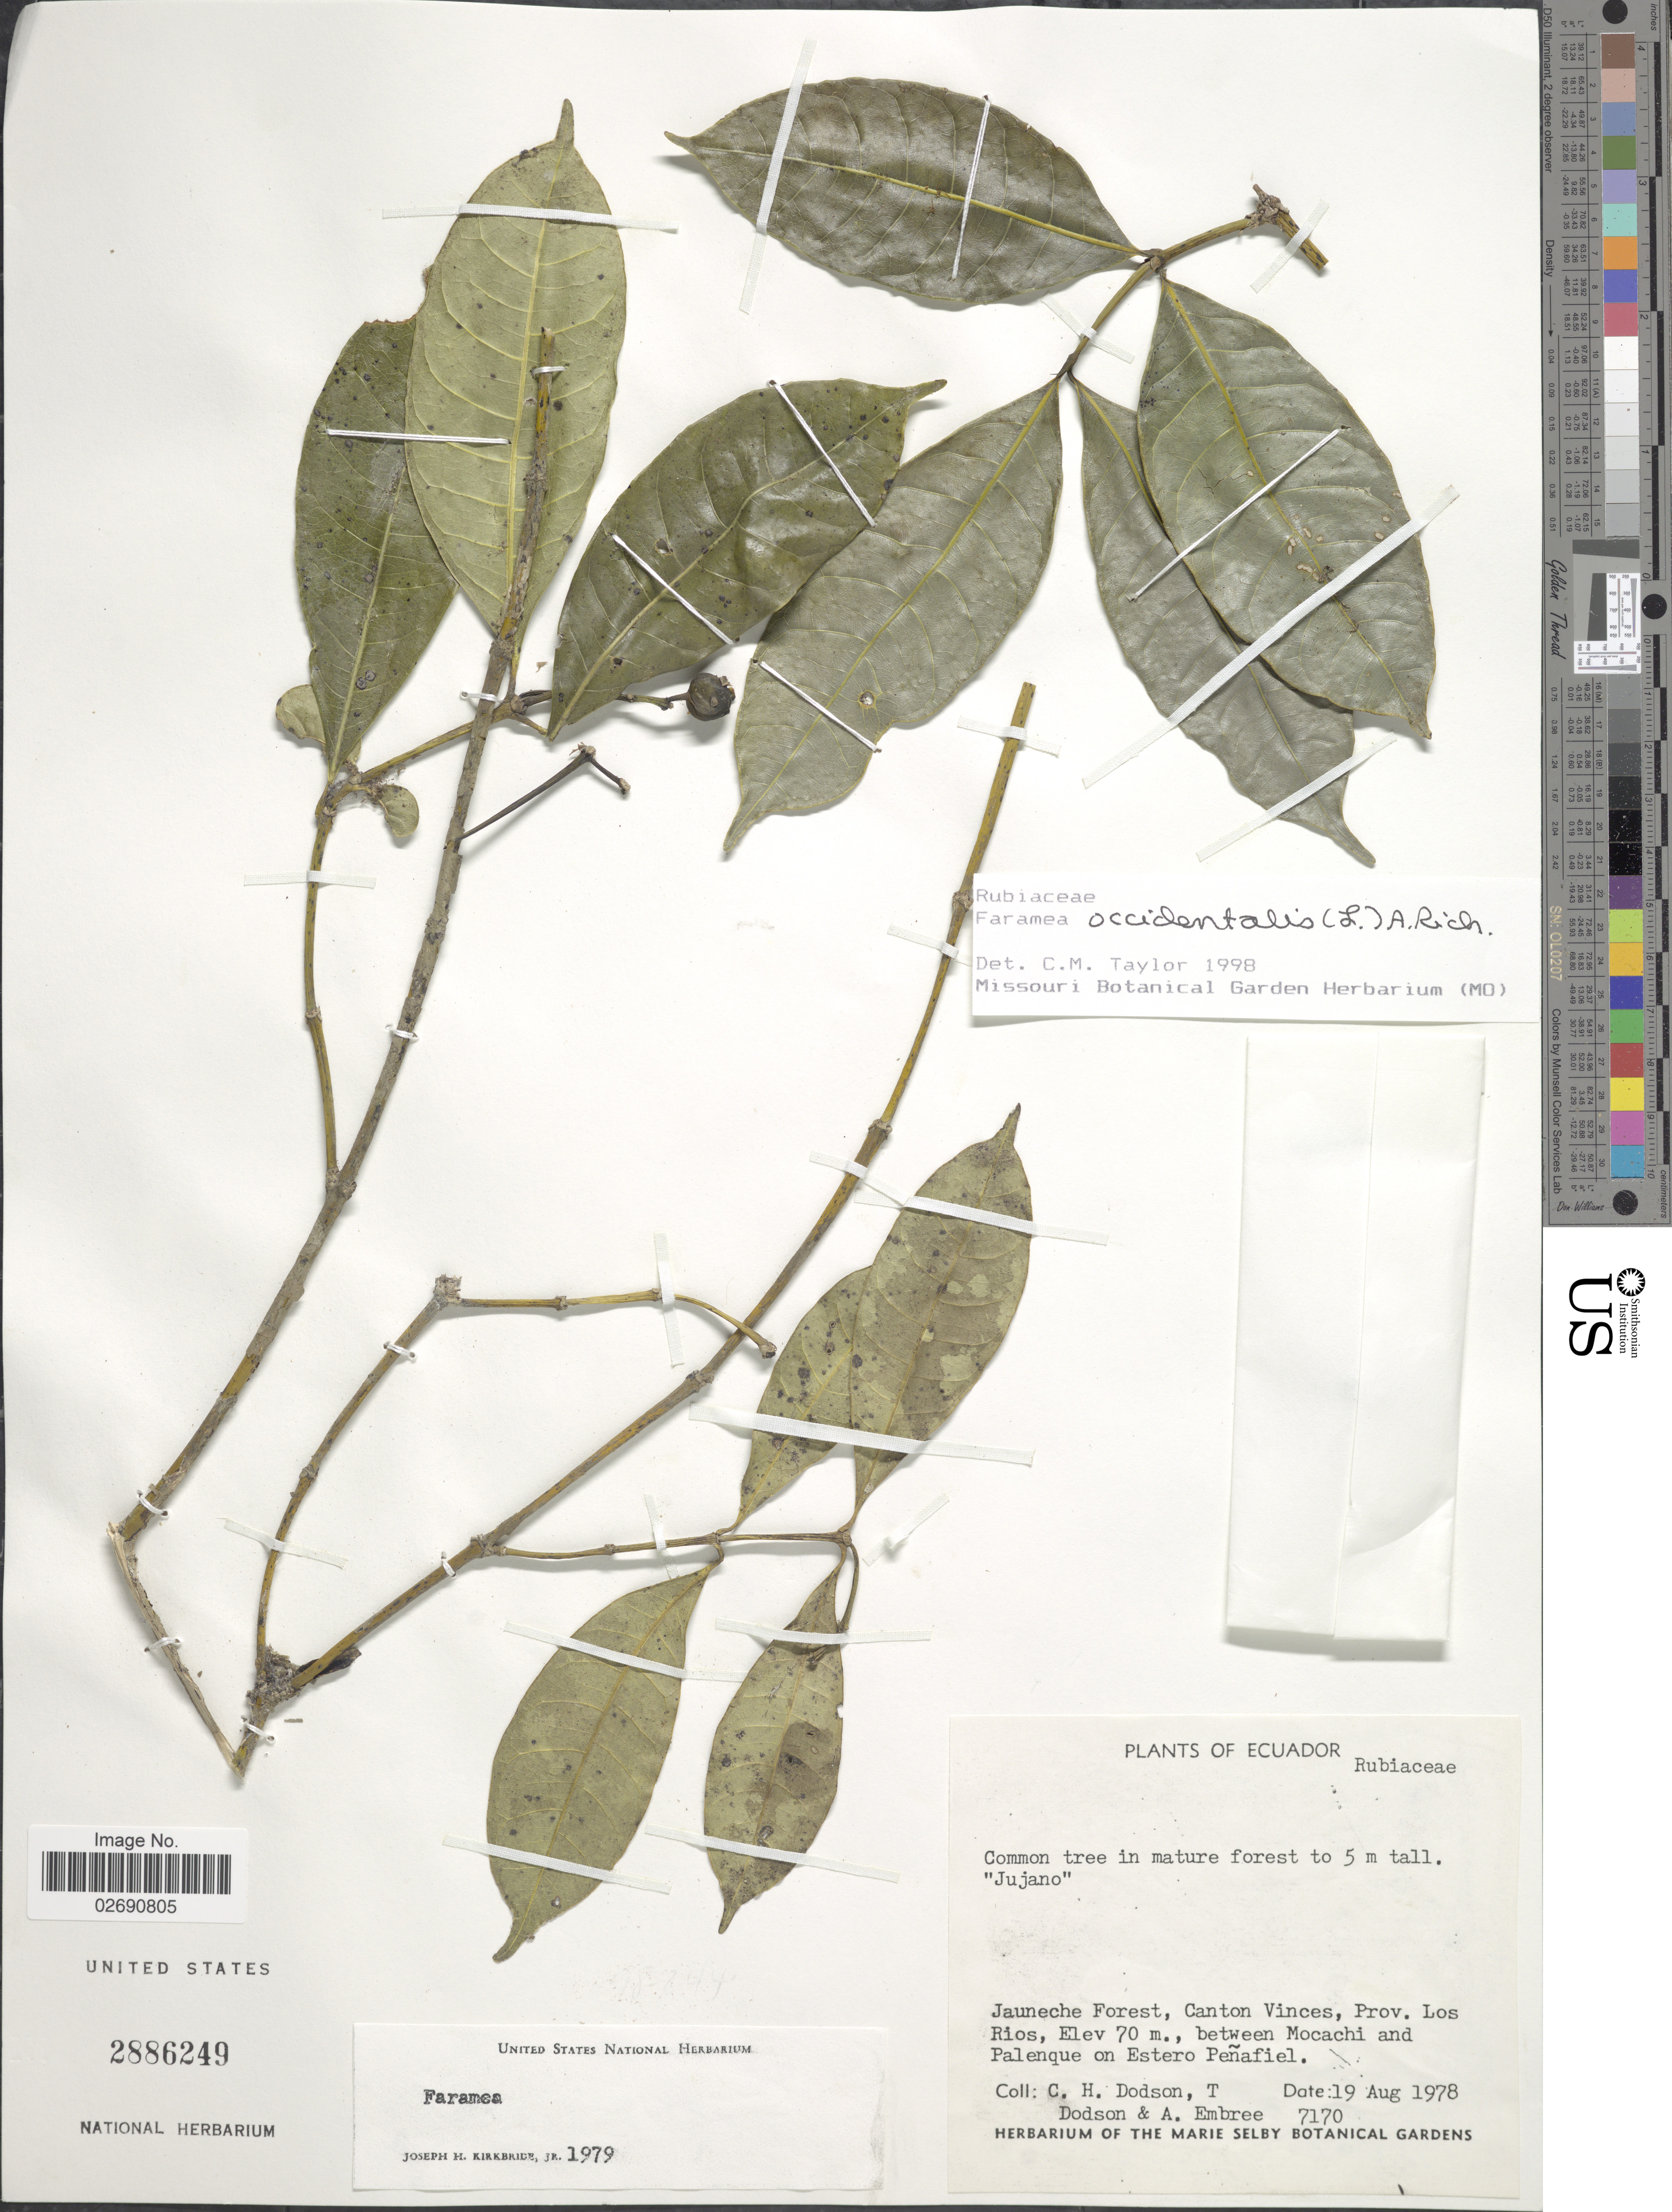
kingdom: Plantae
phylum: Tracheophyta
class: Magnoliopsida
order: Gentianales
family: Rubiaceae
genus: Faramea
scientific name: Faramea occidentalis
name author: (L.) A. Rich.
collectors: C. H. Dodson, T. A. Dodson & A. Embree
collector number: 7170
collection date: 1978-08-19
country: Ecuador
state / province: Los Ríos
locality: Jauneche Forest, Canton Vinces., between Mocachi and Palenque on Estero Peñafiel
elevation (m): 70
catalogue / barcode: US 2886249